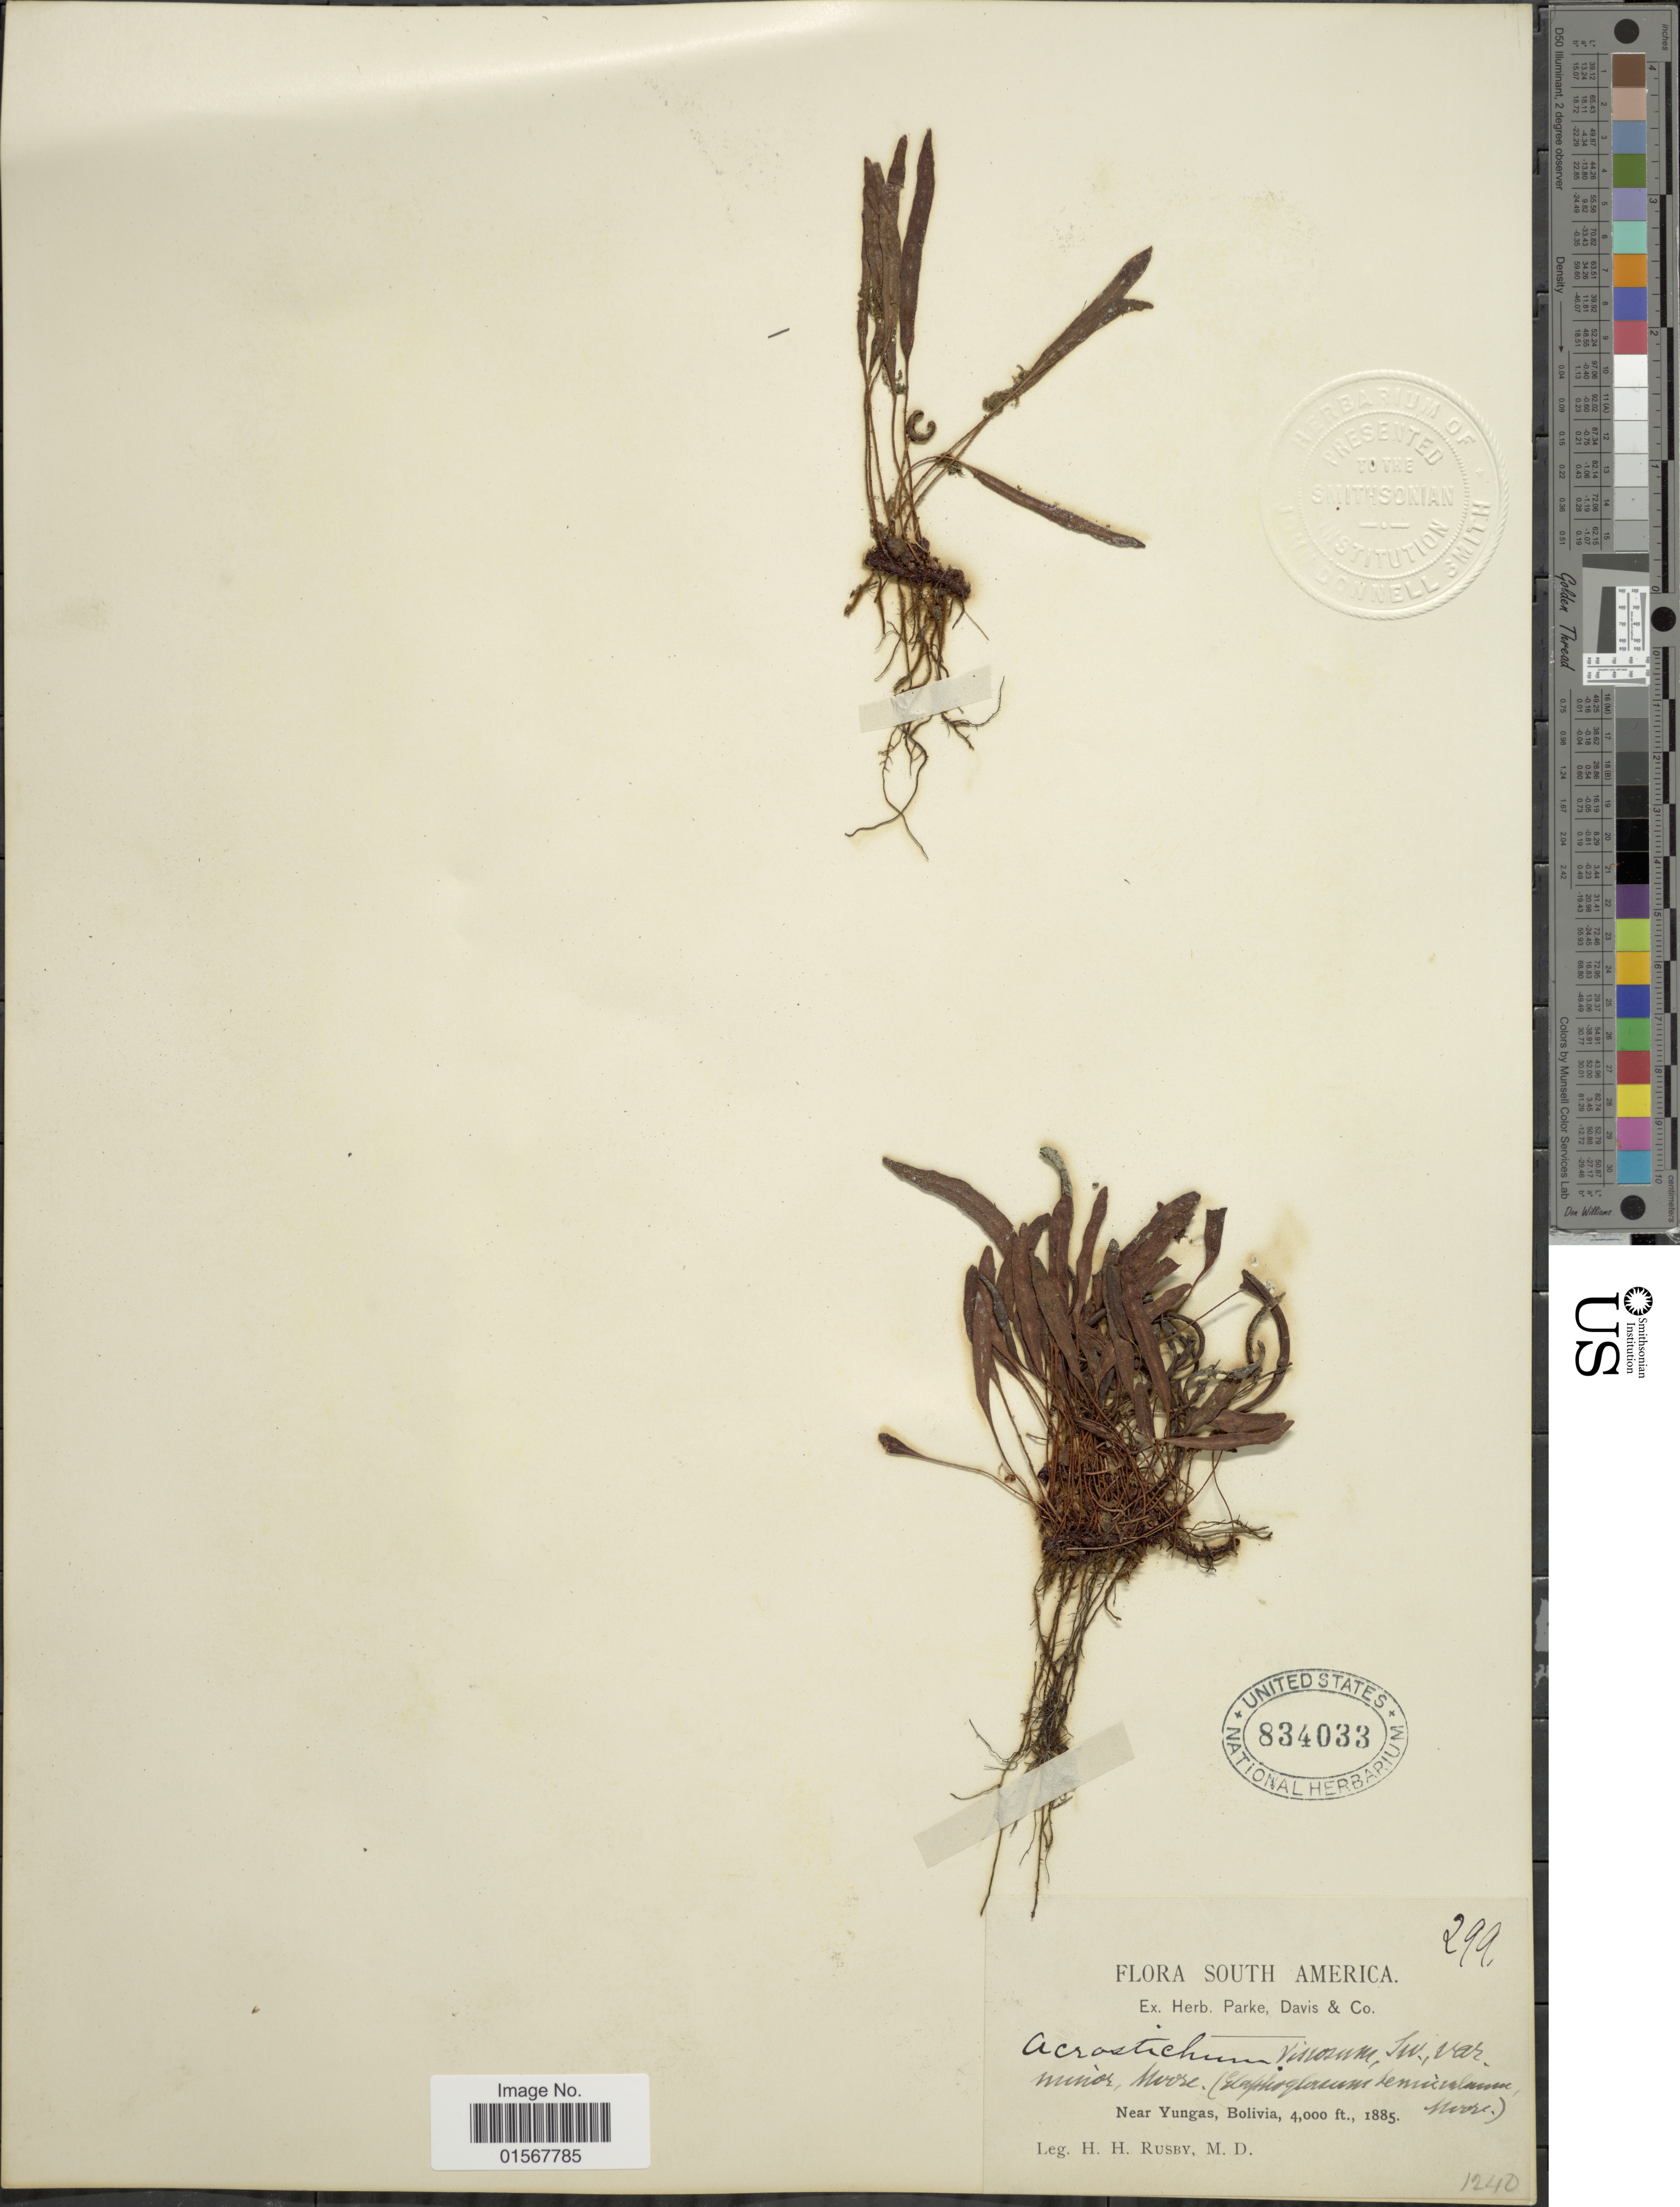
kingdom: Plantae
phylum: Tracheophyta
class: Polypodiopsida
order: Polypodiales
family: Dryopteridaceae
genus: Elaphoglossum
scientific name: Elaphoglossum tenax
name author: Rosenst.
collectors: H. H. Rusby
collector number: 299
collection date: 1885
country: Bolivia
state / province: La Paz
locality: Near Yungas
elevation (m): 1219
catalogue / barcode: US 834033